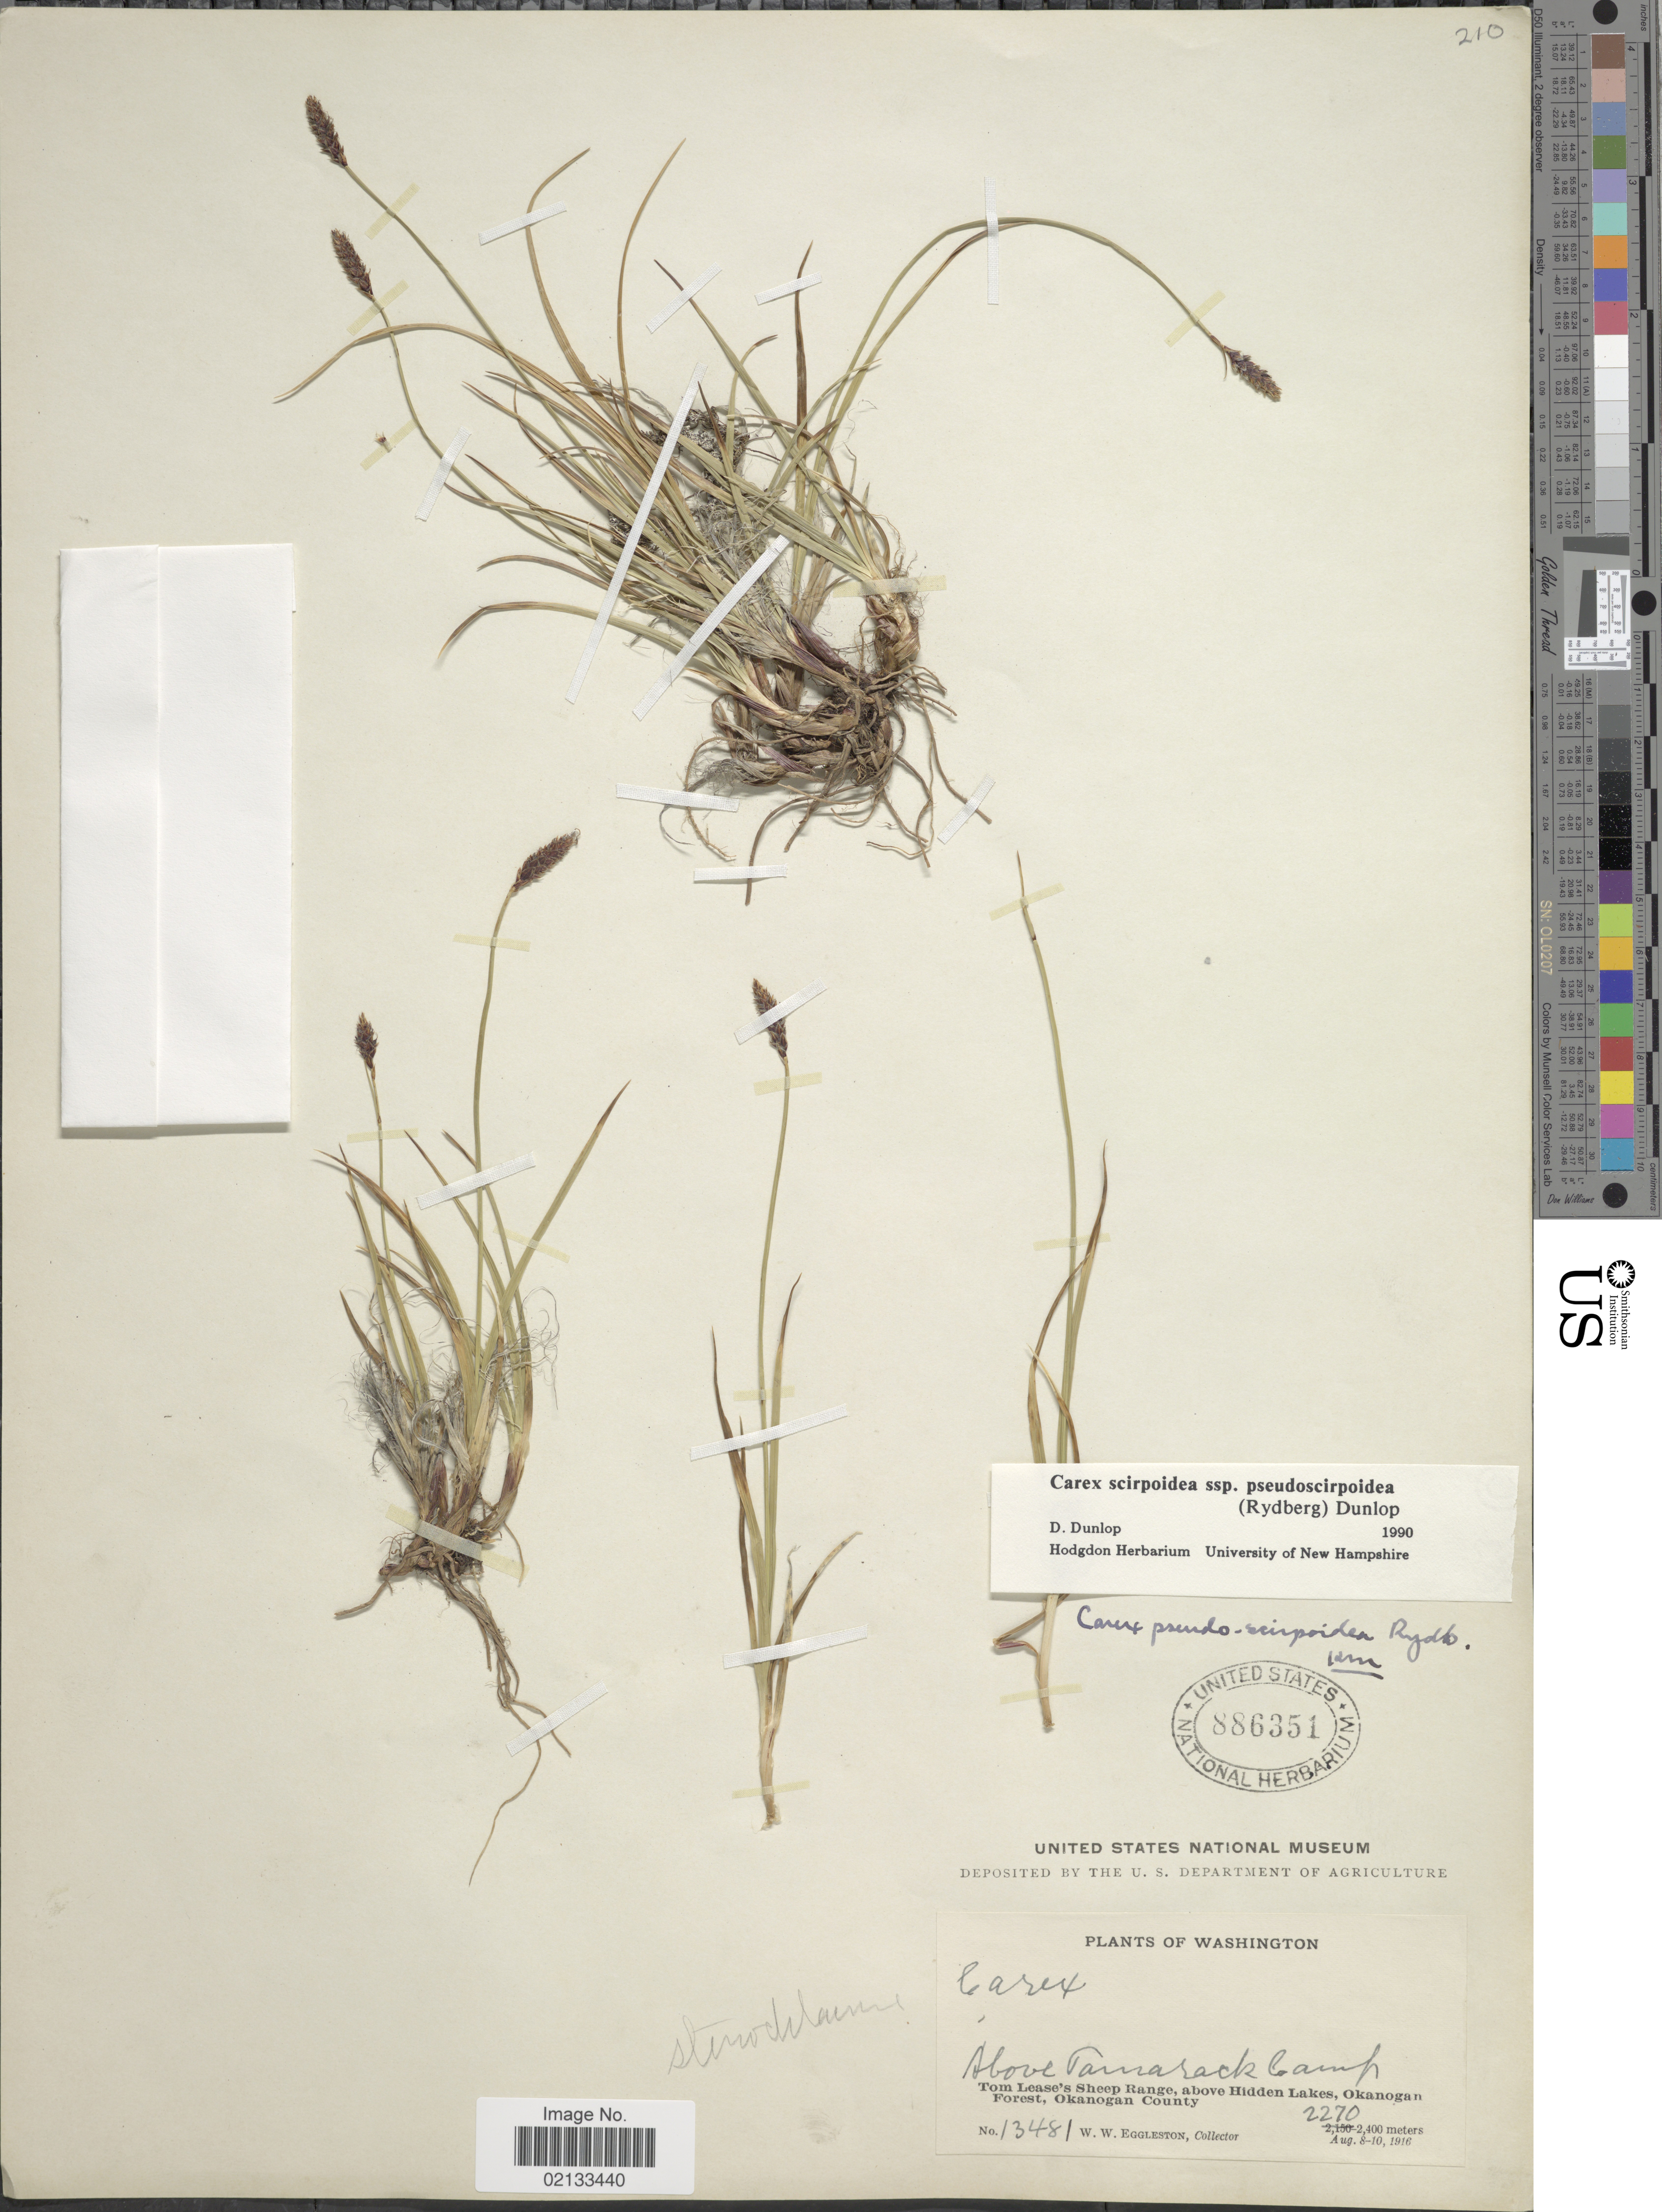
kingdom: Plantae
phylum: Tracheophyta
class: Liliopsida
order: Poales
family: Cyperaceae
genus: Carex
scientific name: Carex scirpoidea subsp. pseudoscirpoidea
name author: (Rydb.) Dunlop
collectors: W. W. Eggleston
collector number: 13481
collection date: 1916-08-08/1916-08-10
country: United States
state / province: Washington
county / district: Okanogan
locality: Above Tamarack Camp, Tom Lease's Sheep Range, above Hidden Lakes, Okanogan Forest, Okanogan County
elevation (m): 2270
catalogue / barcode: US 886351